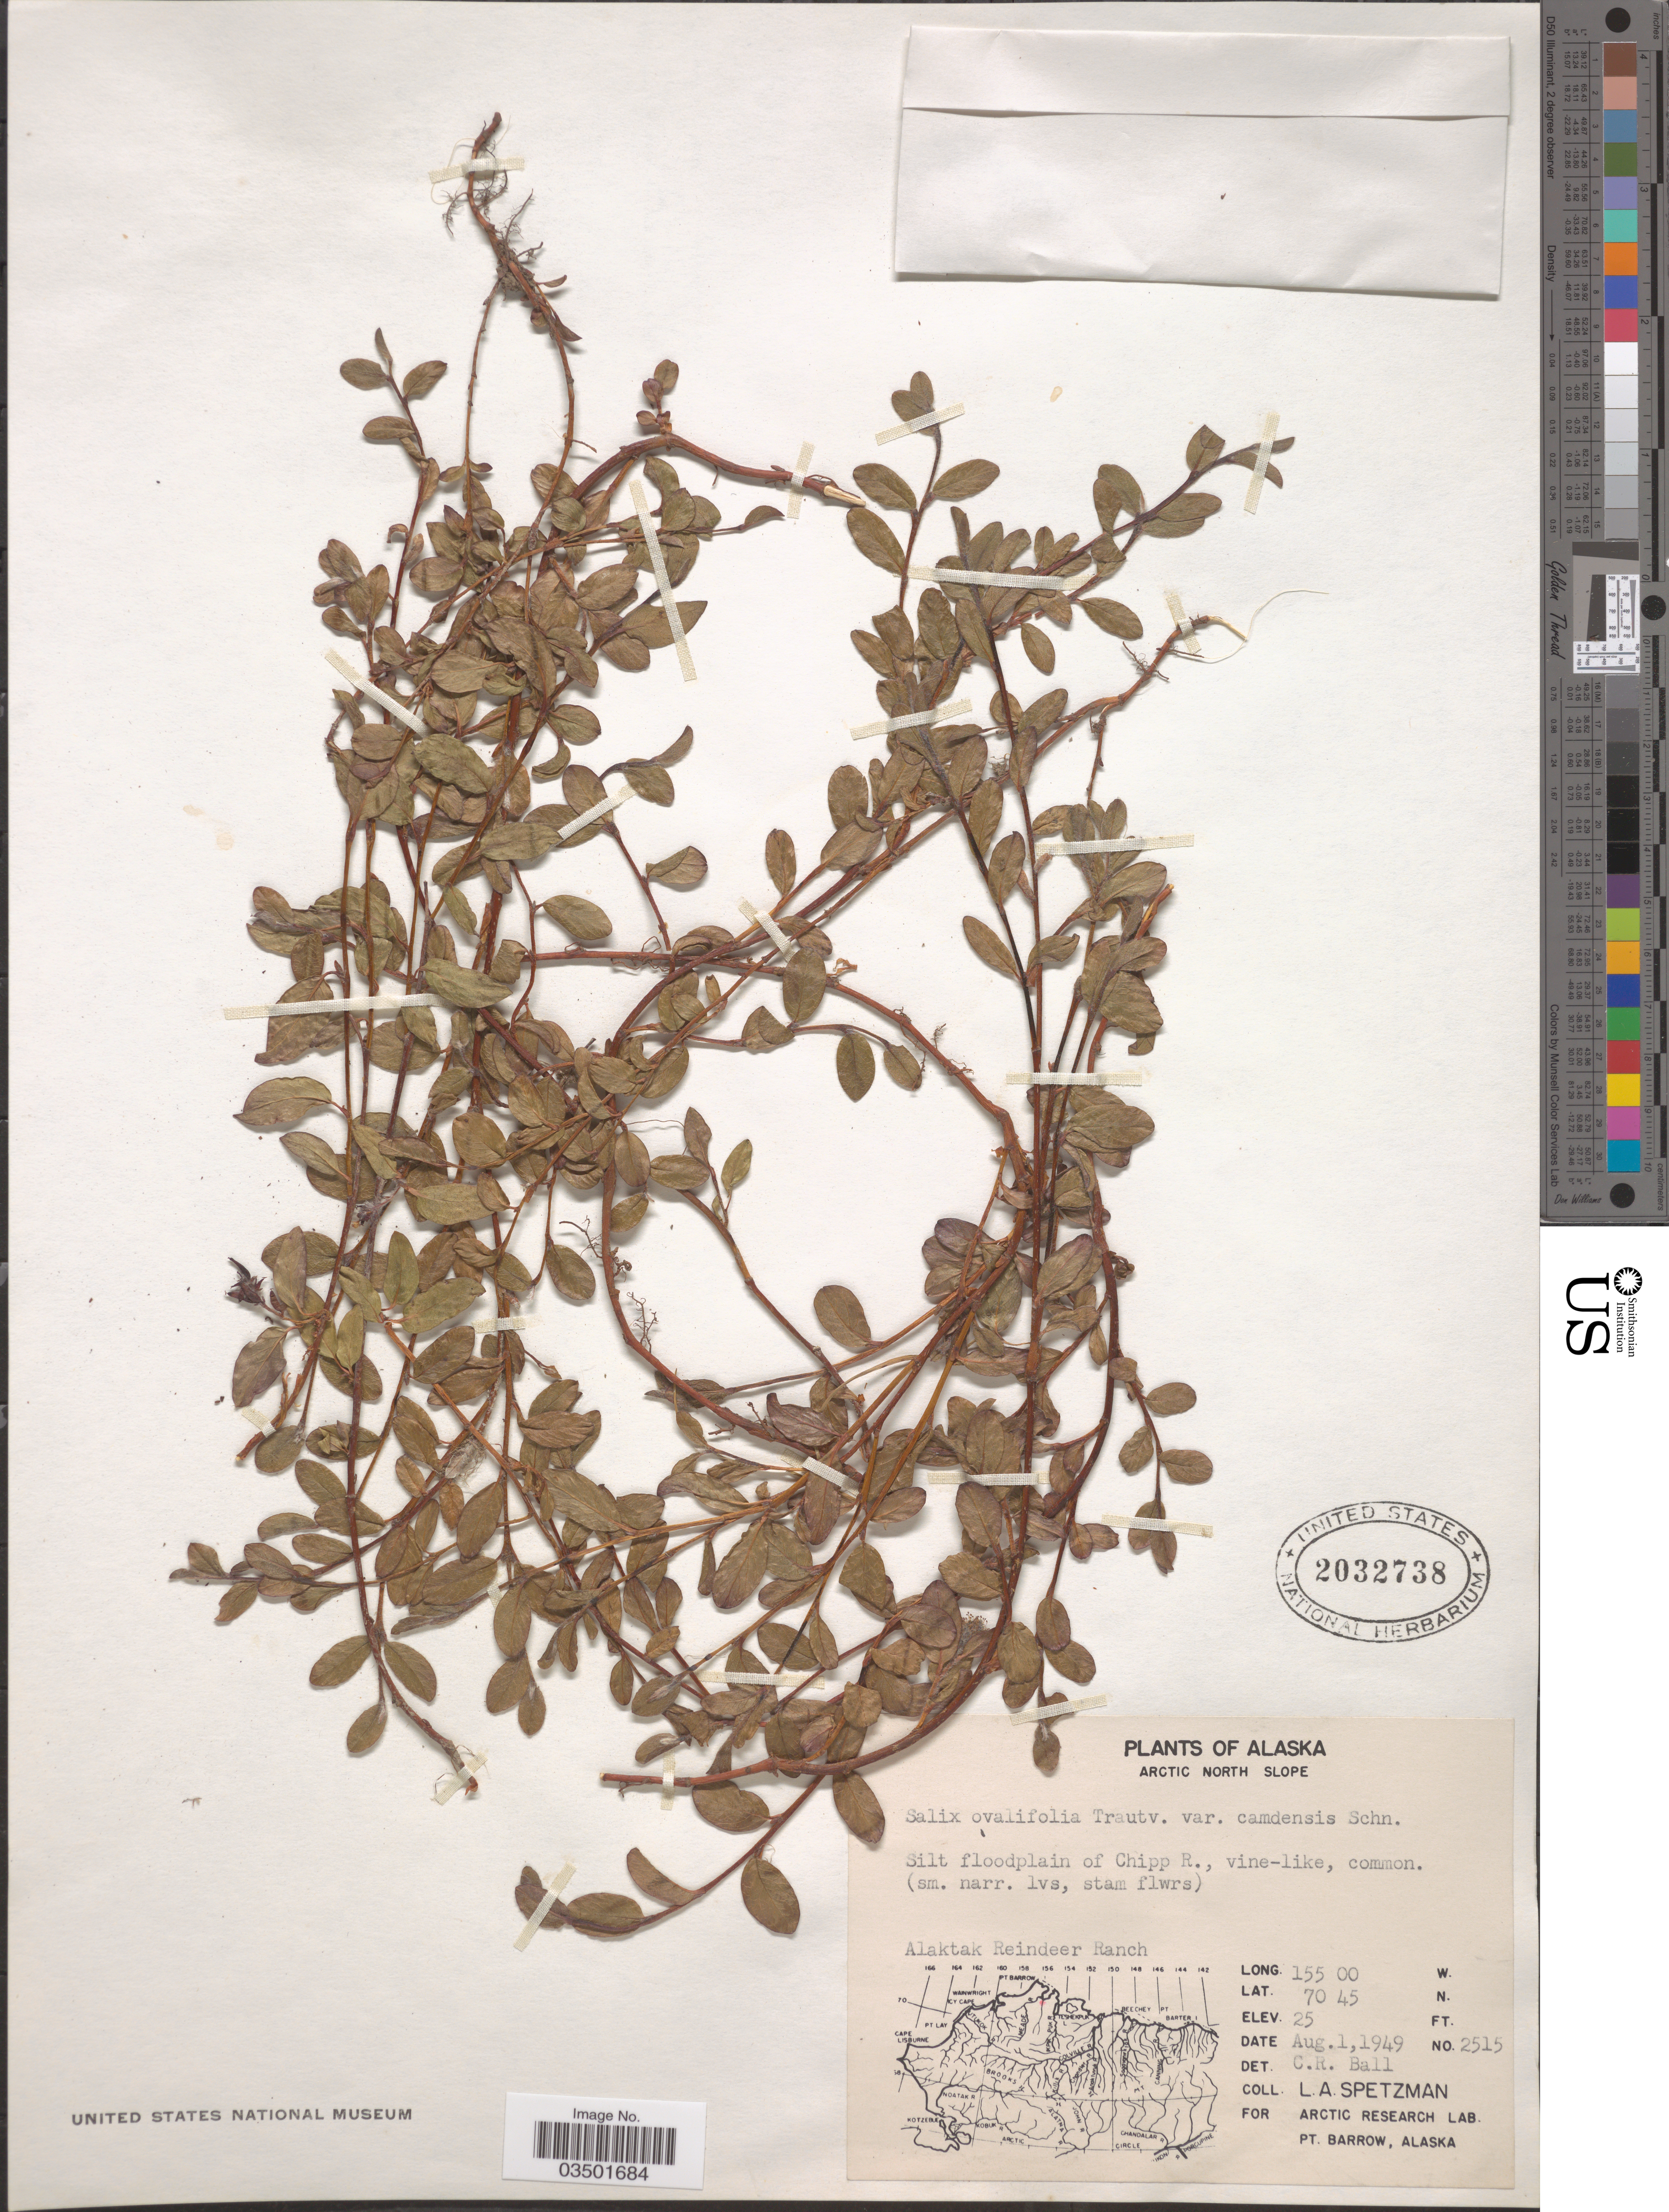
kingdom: Plantae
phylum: Tracheophyta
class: Magnoliopsida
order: Malpighiales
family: Salicaceae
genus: Salix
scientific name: Salix ovalifolia var. camdensis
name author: C.K. Schneid.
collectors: L. Spetzman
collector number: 2515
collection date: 1949-08-01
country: United States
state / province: Alaska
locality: Arctic North Slope. Silt floodplain of Chipp R. Alaktak Reindeer Ranch.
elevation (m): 8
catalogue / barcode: US 2032738